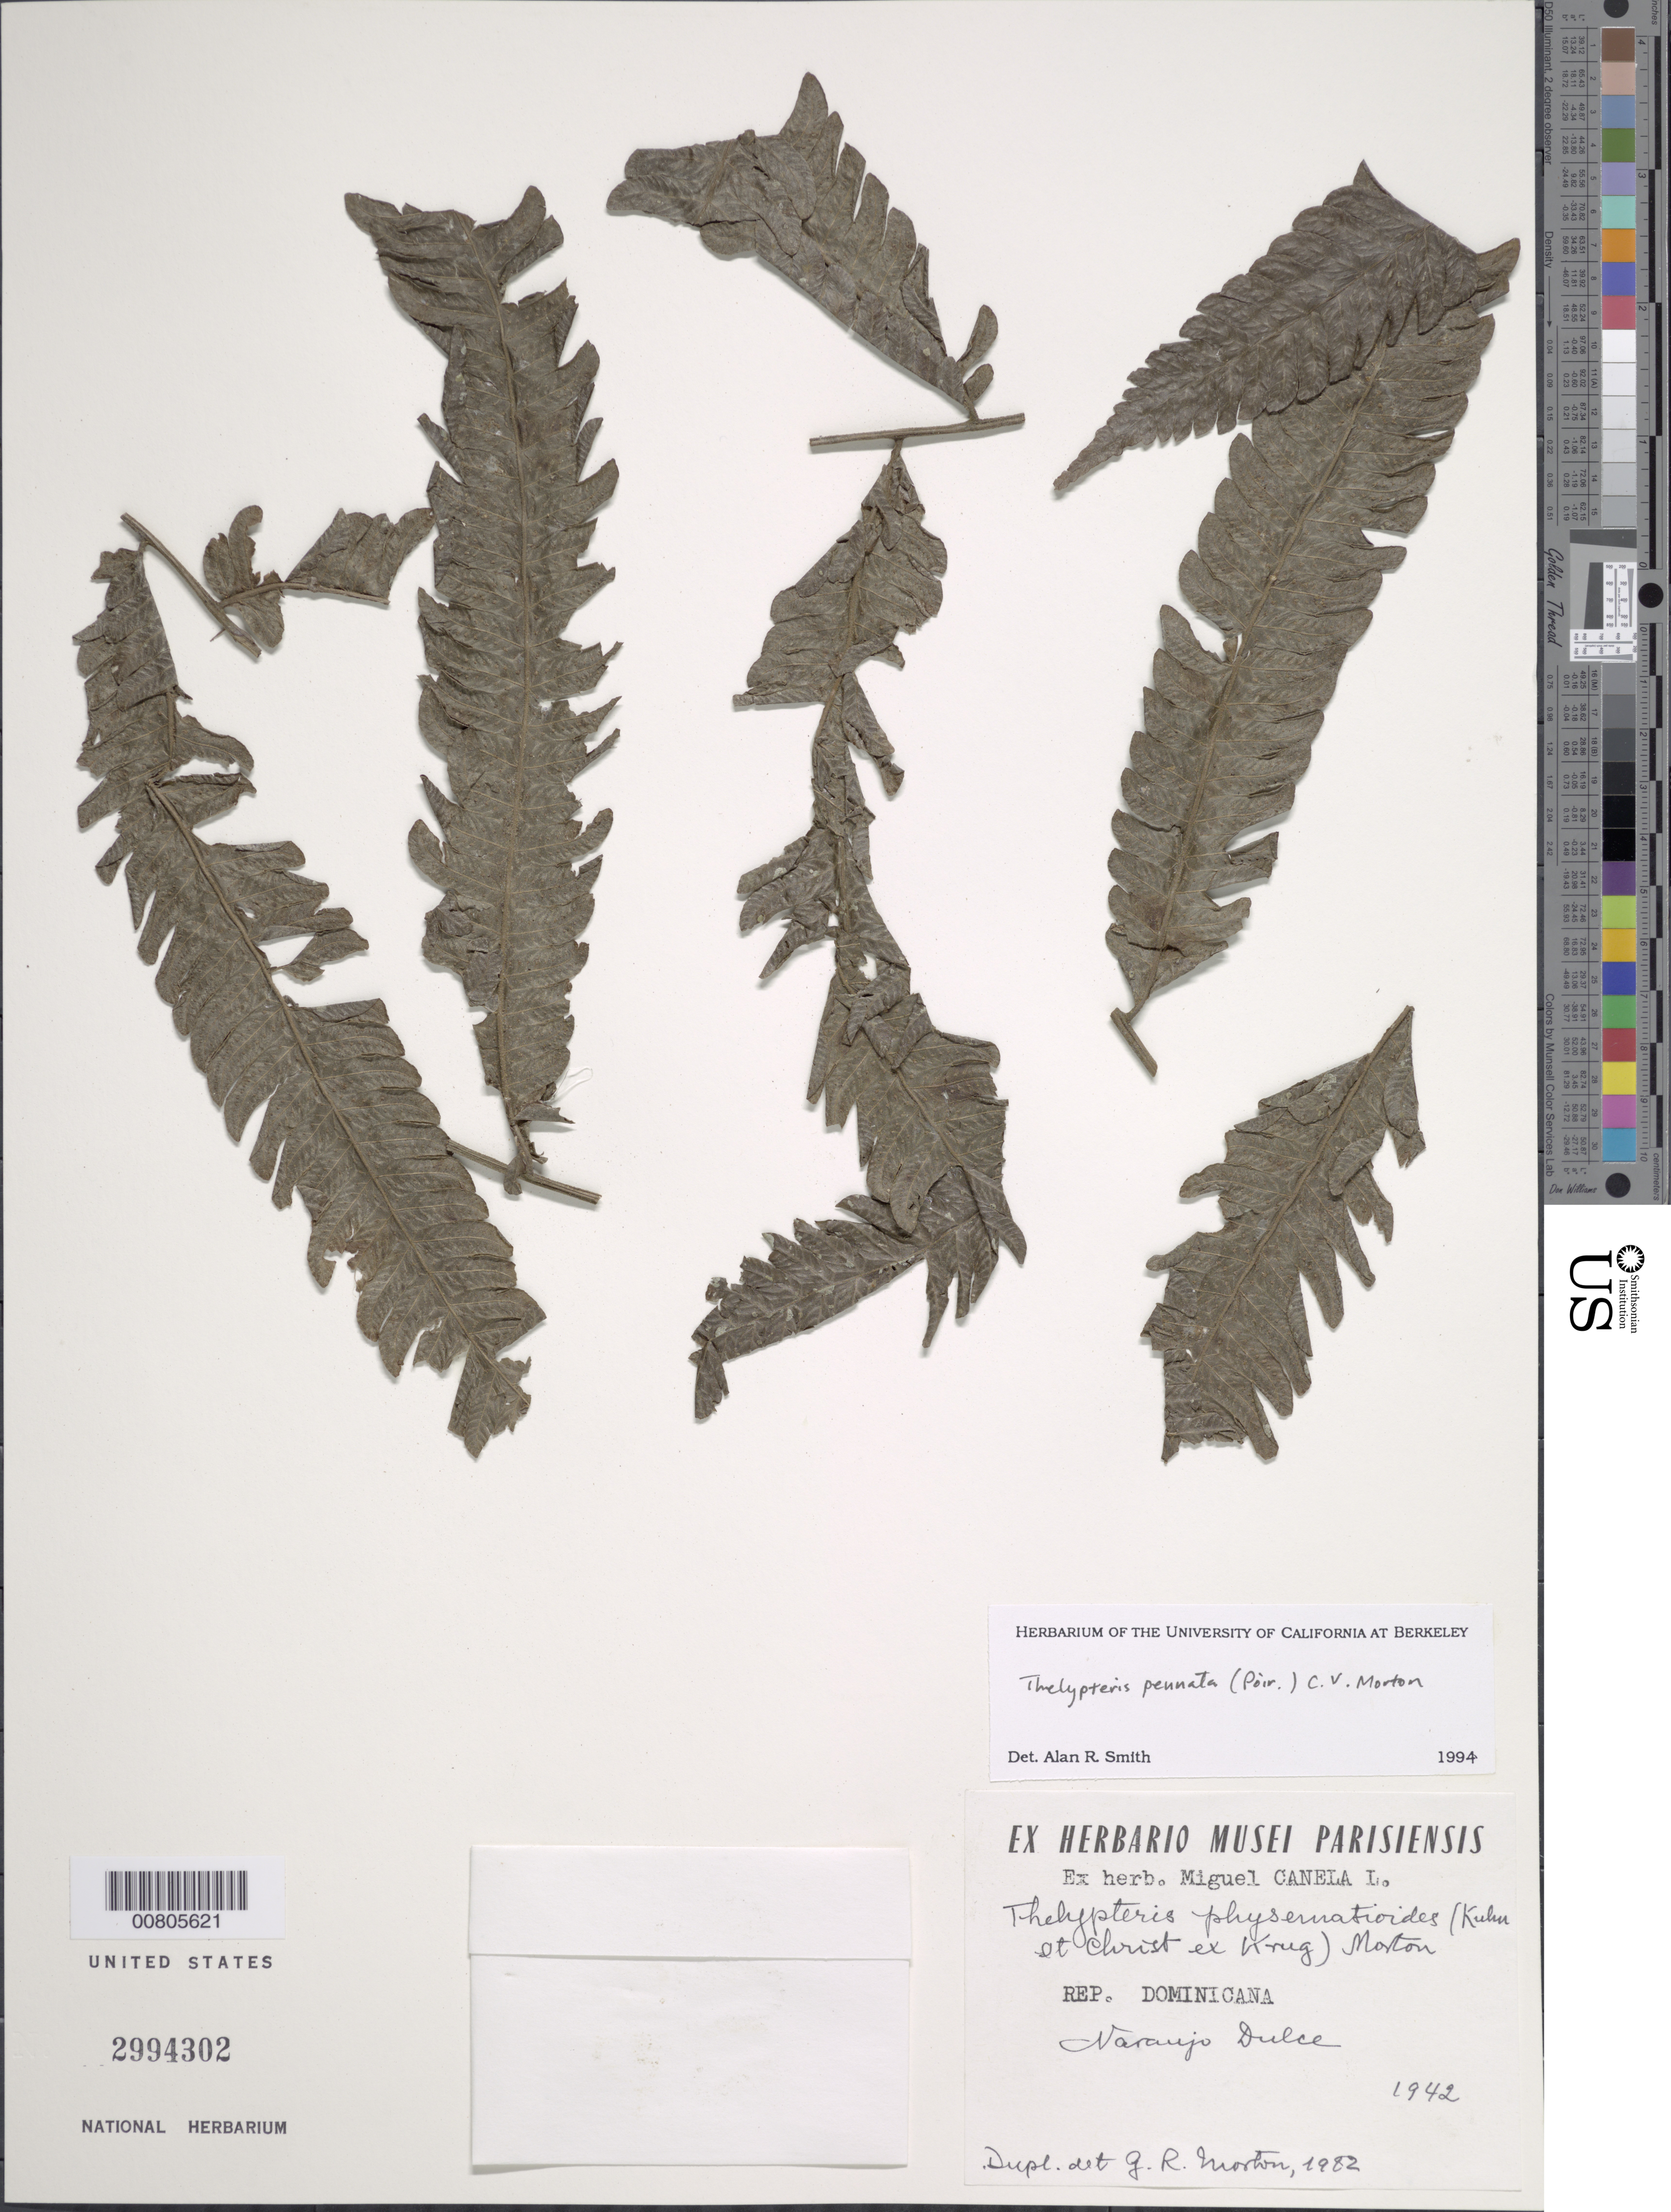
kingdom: Plantae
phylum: Tracheophyta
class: Polypodiopsida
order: Polypodiales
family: Thelypteridaceae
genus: Goniopteris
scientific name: Goniopteris pennata (Poir.) comb. nov., ined 2015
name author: (Poir.)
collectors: M. Canela Lazaro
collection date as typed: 1942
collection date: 1942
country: Dominican Republic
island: Hispaniola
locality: Naraujo Dulce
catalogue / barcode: US 2994302